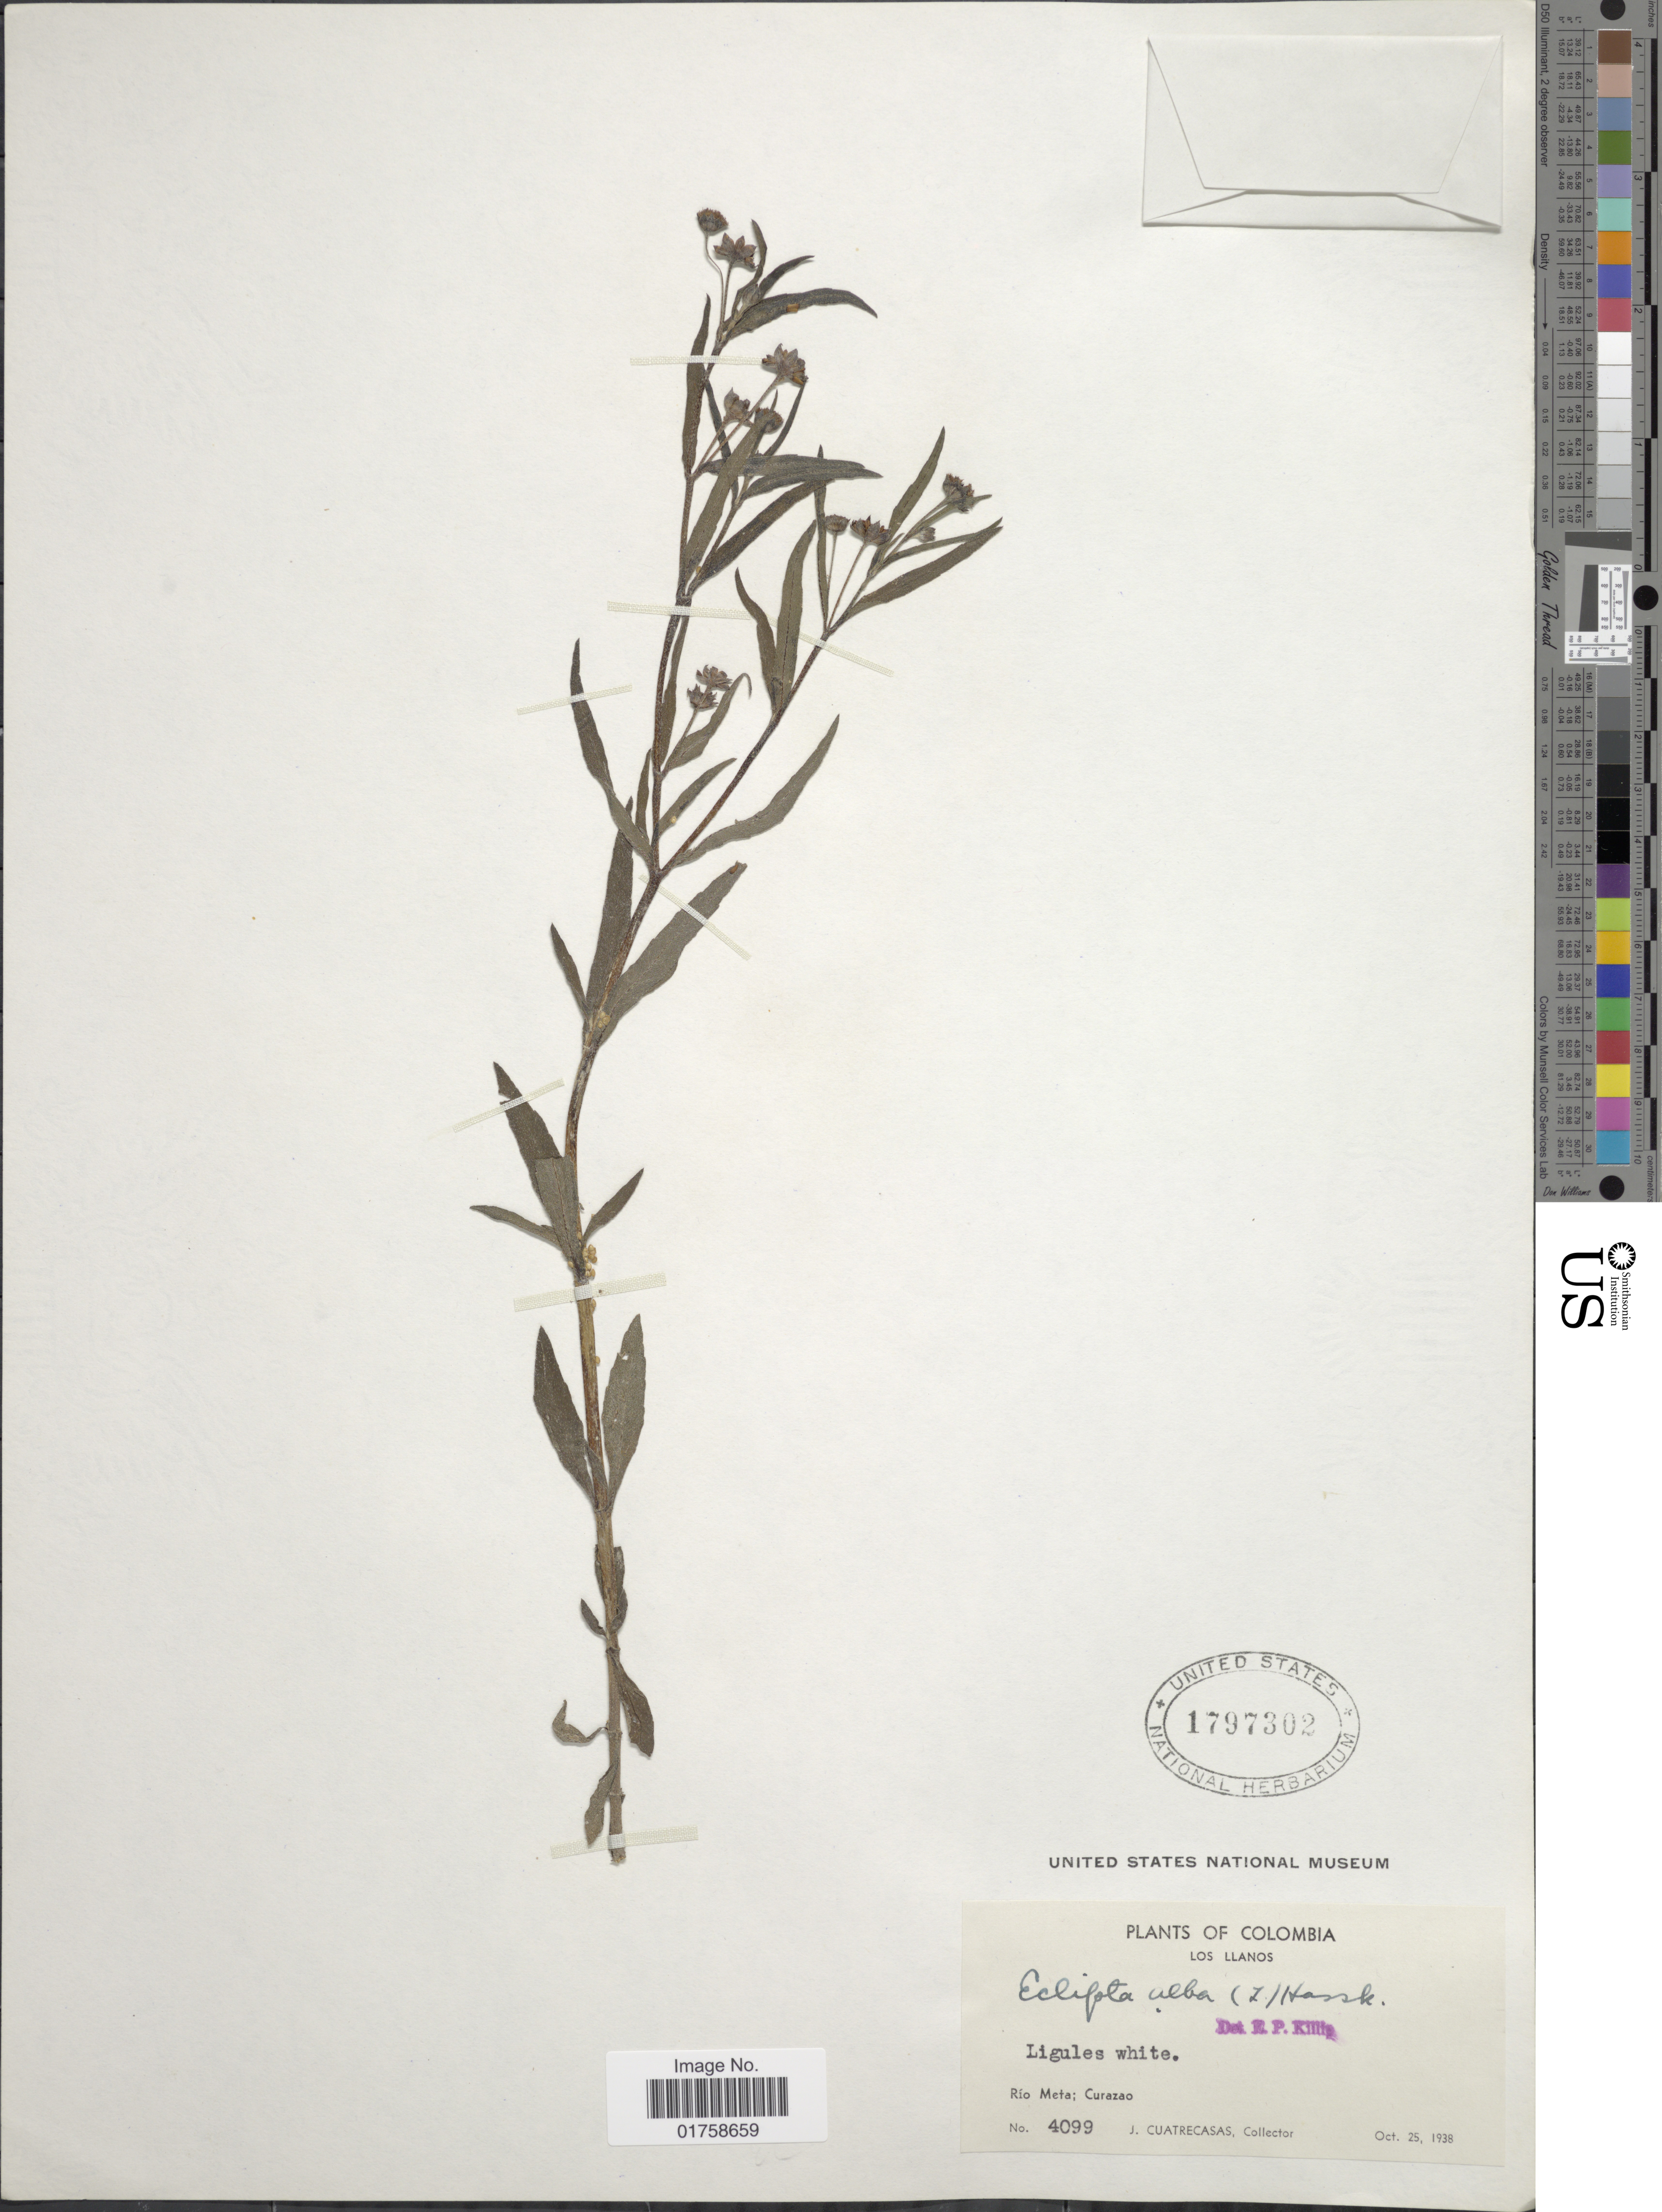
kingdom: Plantae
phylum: Tracheophyta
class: Magnoliopsida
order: Asterales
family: Asteraceae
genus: Eclipta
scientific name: Eclipta alba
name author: (L.) Hassk.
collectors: J. Cuatrecasas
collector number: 4099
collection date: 1938-10-25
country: Colombia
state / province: Meta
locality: Colombia. Los Llanos. Rio Meta: Curazao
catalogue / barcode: US 1797302